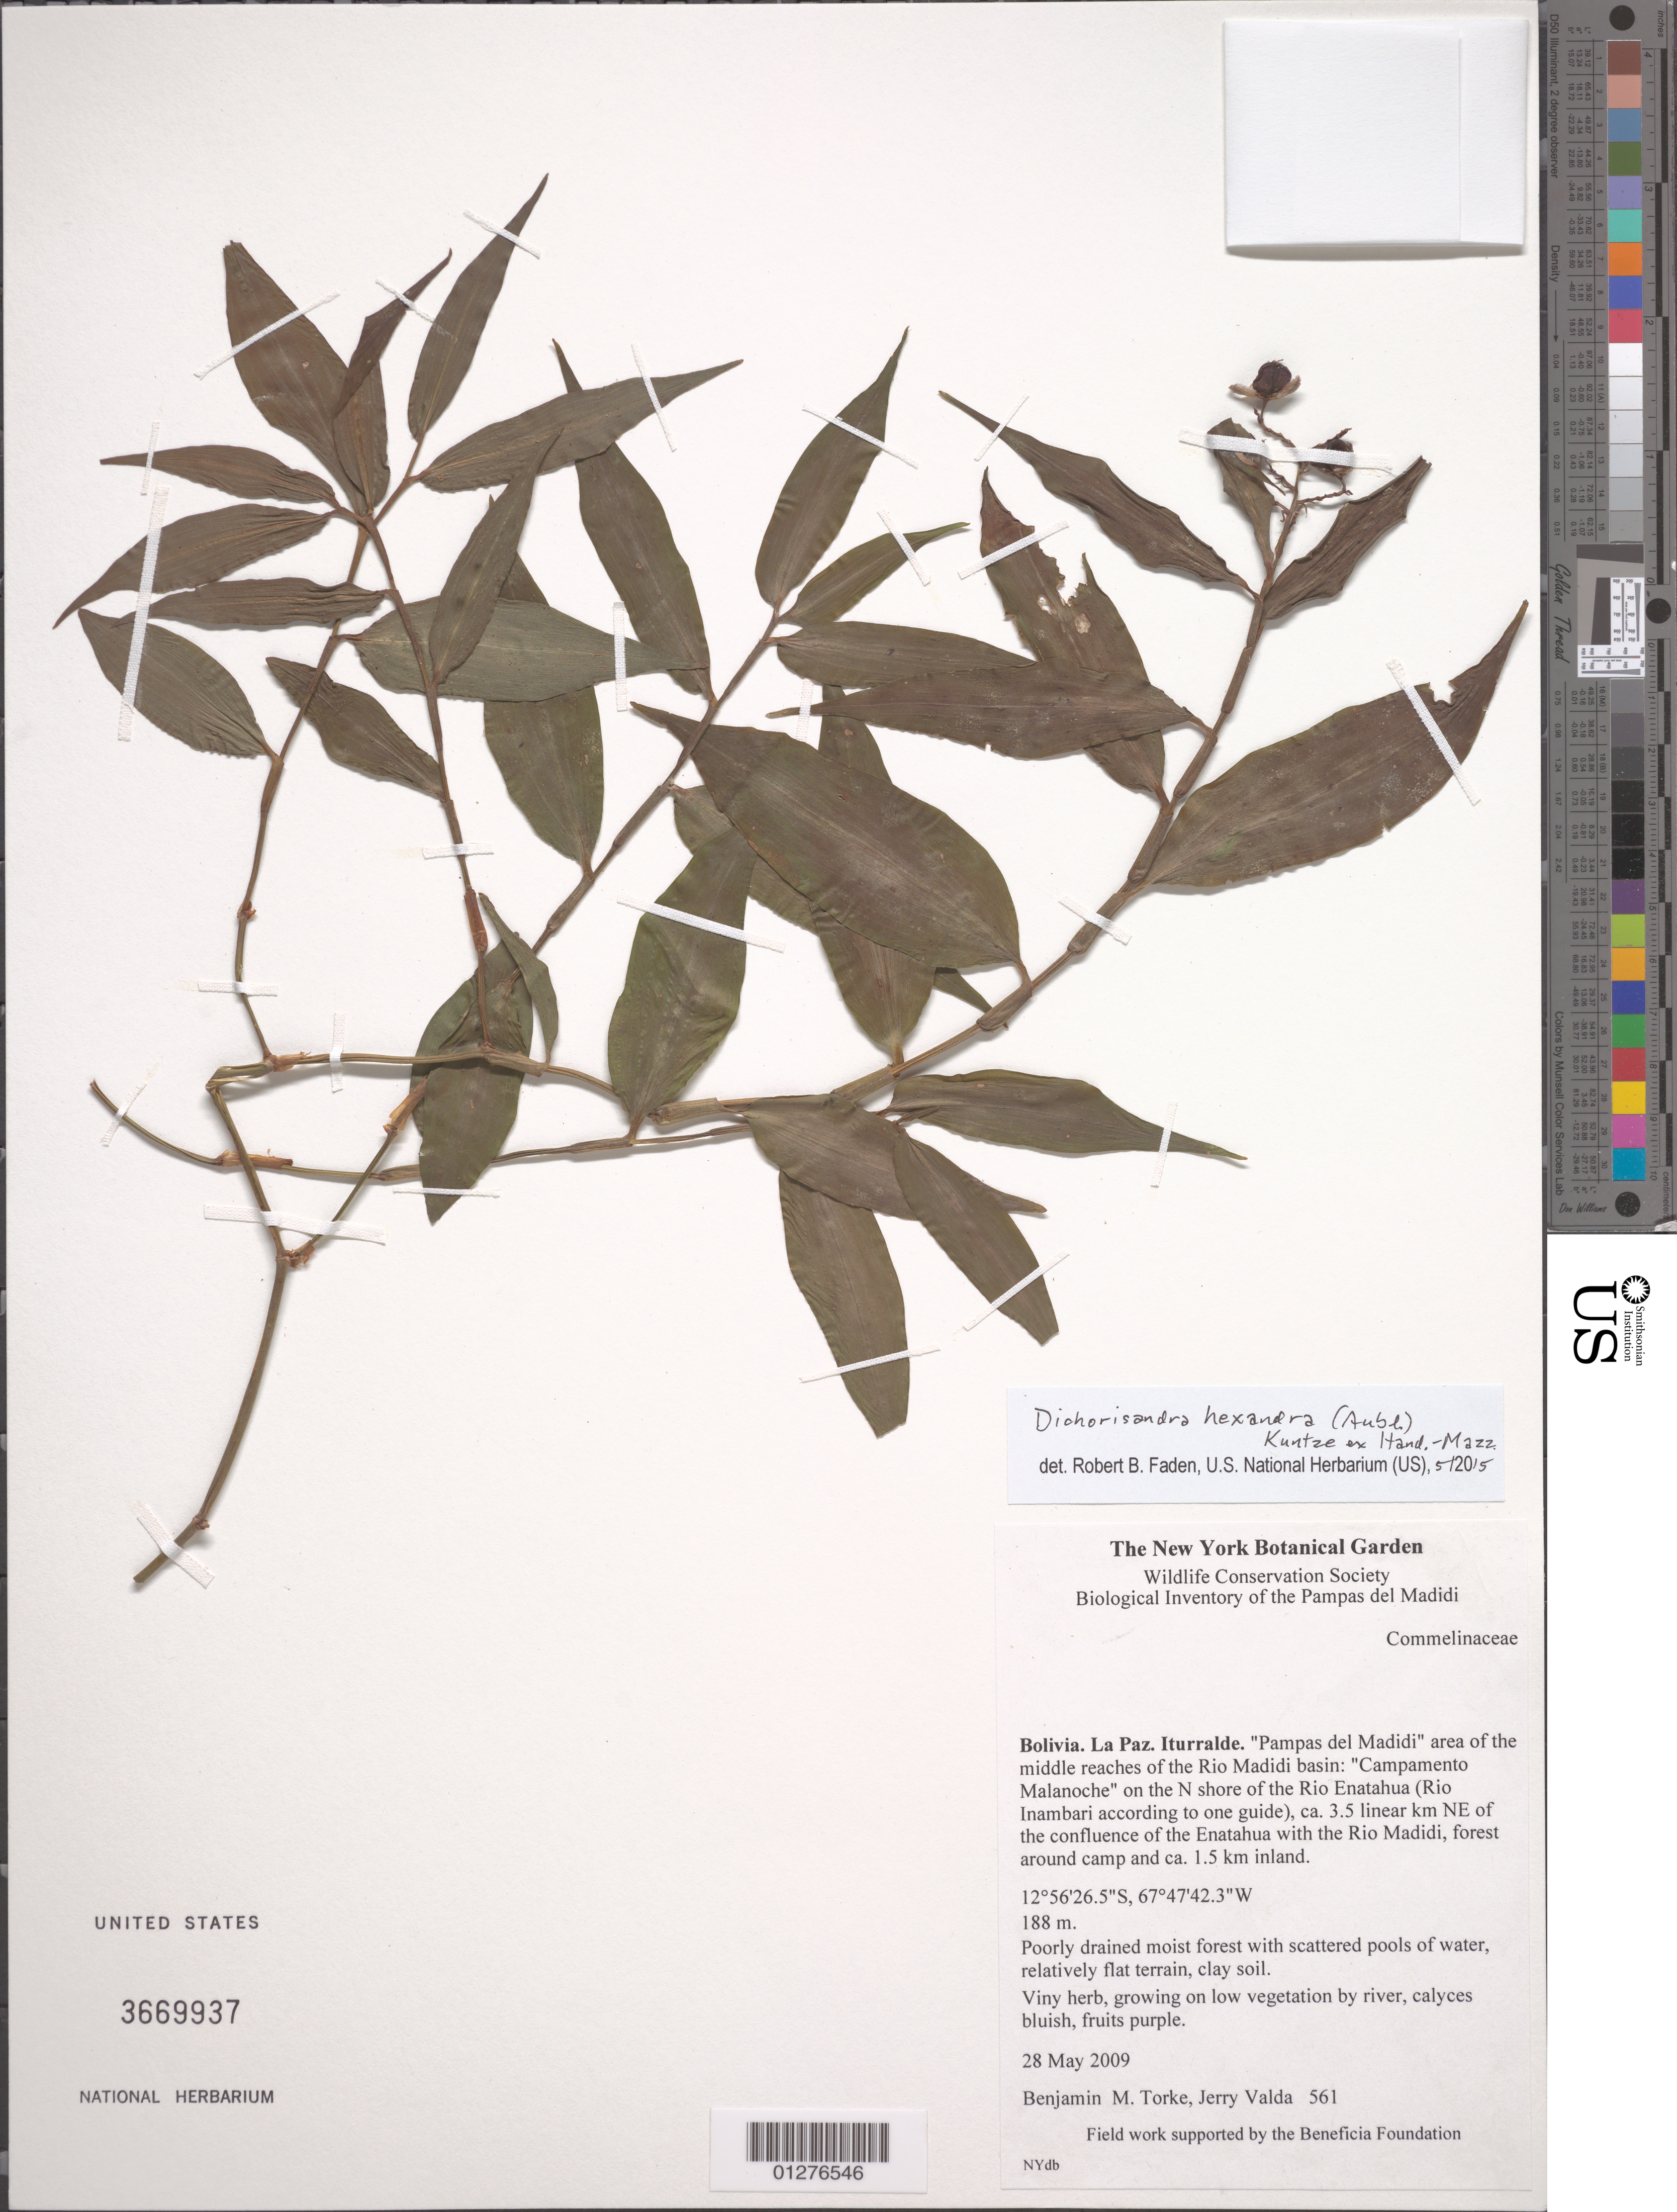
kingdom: Plantae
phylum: Tracheophyta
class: Liliopsida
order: Commelinales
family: Commelinaceae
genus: Dichorisandra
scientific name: Dichorisandra hexandra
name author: (Aubl.) Standl.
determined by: Faden, Robert B., (US), Smithsonian Institution - National Museum of Natural History (UNITED STATES)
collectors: B. Torke & J. Valda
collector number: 561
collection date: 2009-05-28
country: Bolivia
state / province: La Páz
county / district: Iturralde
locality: "Pampas del Madidi" area of the middle reaches of the Rio Madidi basin: "Campamento Malanoche" on the N shore of the Rio Enatahua (Rio Imanbari according to one guide), ca. 3.5 linear km NE of the confluene of the Enatahua with the Rio Madidi, forest around camp and ca. 1.5 km inland.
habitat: Poorly drained moist forest with scattered pools of water, relatively flat terrain, clay soil.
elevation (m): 188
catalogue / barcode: US 3669937